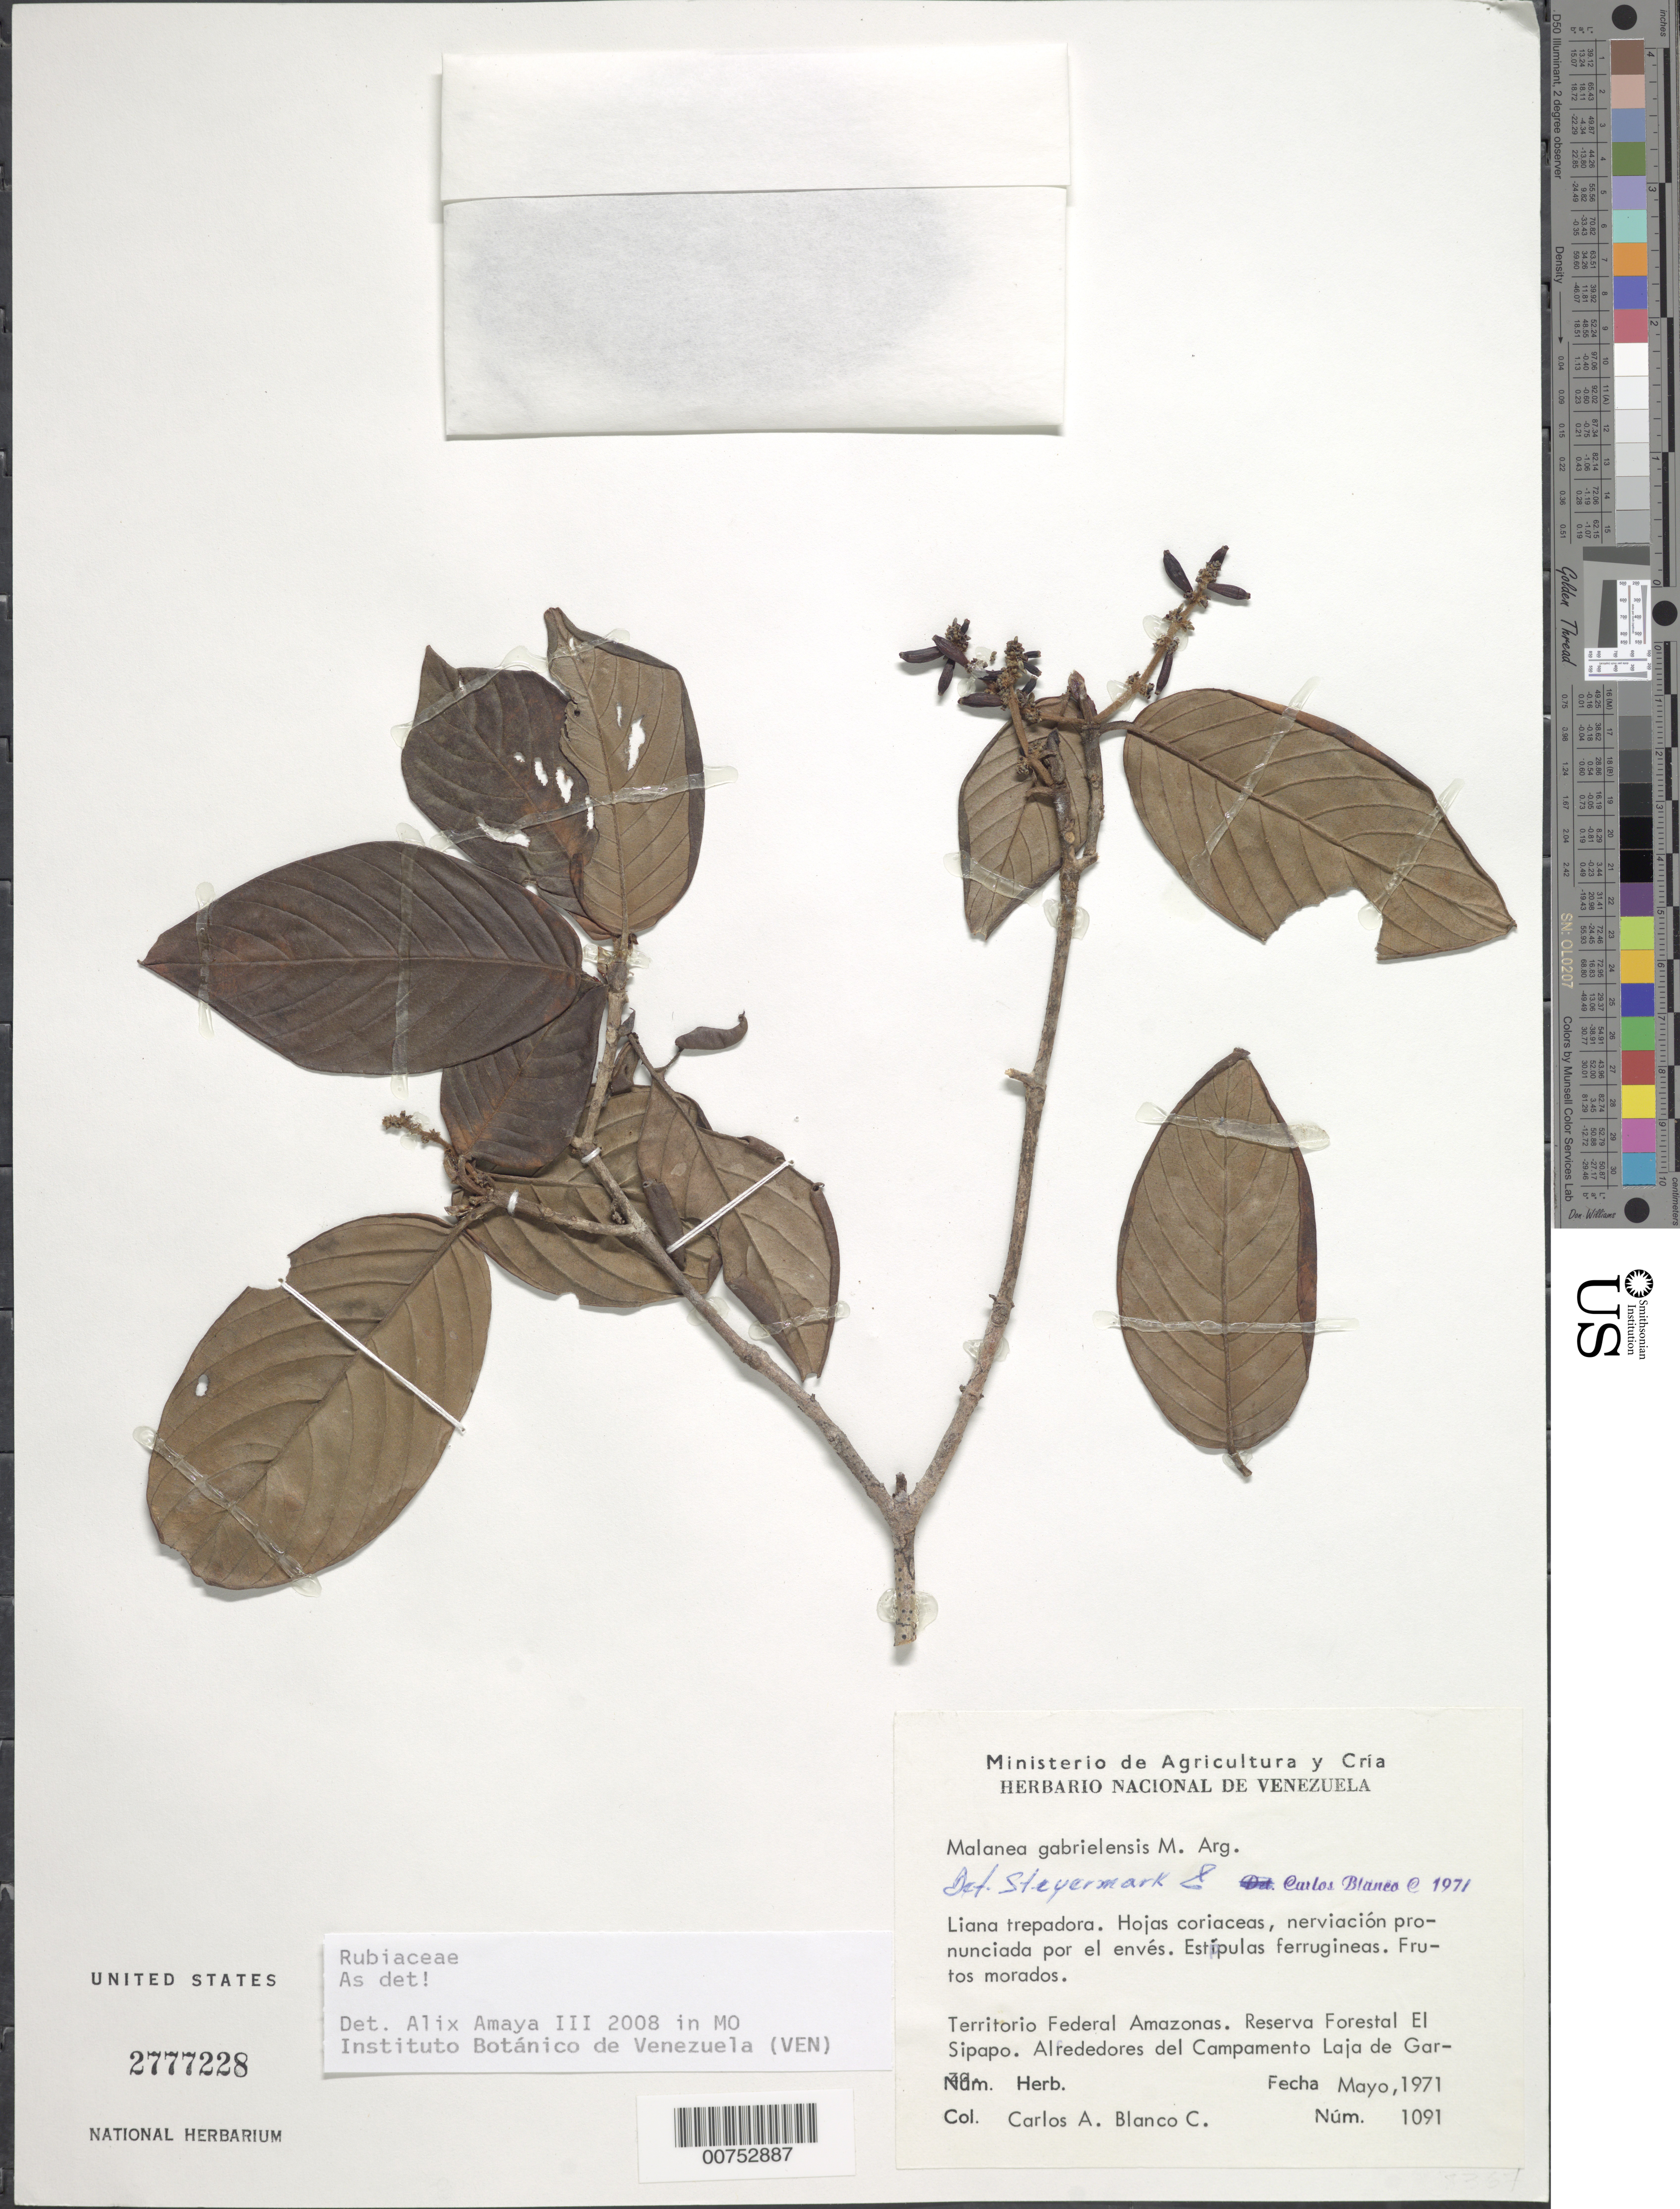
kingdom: Plantae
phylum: Tracheophyta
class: Magnoliopsida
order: Gentianales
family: Rubiaceae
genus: Malanea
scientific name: Malanea gabrielensis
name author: Müll. Arg.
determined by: Blanco, Carlos A.; Steyermark, Julian A.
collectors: C. A. Blanco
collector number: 1091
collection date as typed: May-71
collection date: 1971-05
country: Venezuela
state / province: Amazonas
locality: Reserva Forestal El Sipapo, alrededores Campamento Laja de Garza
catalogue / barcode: US 2777228